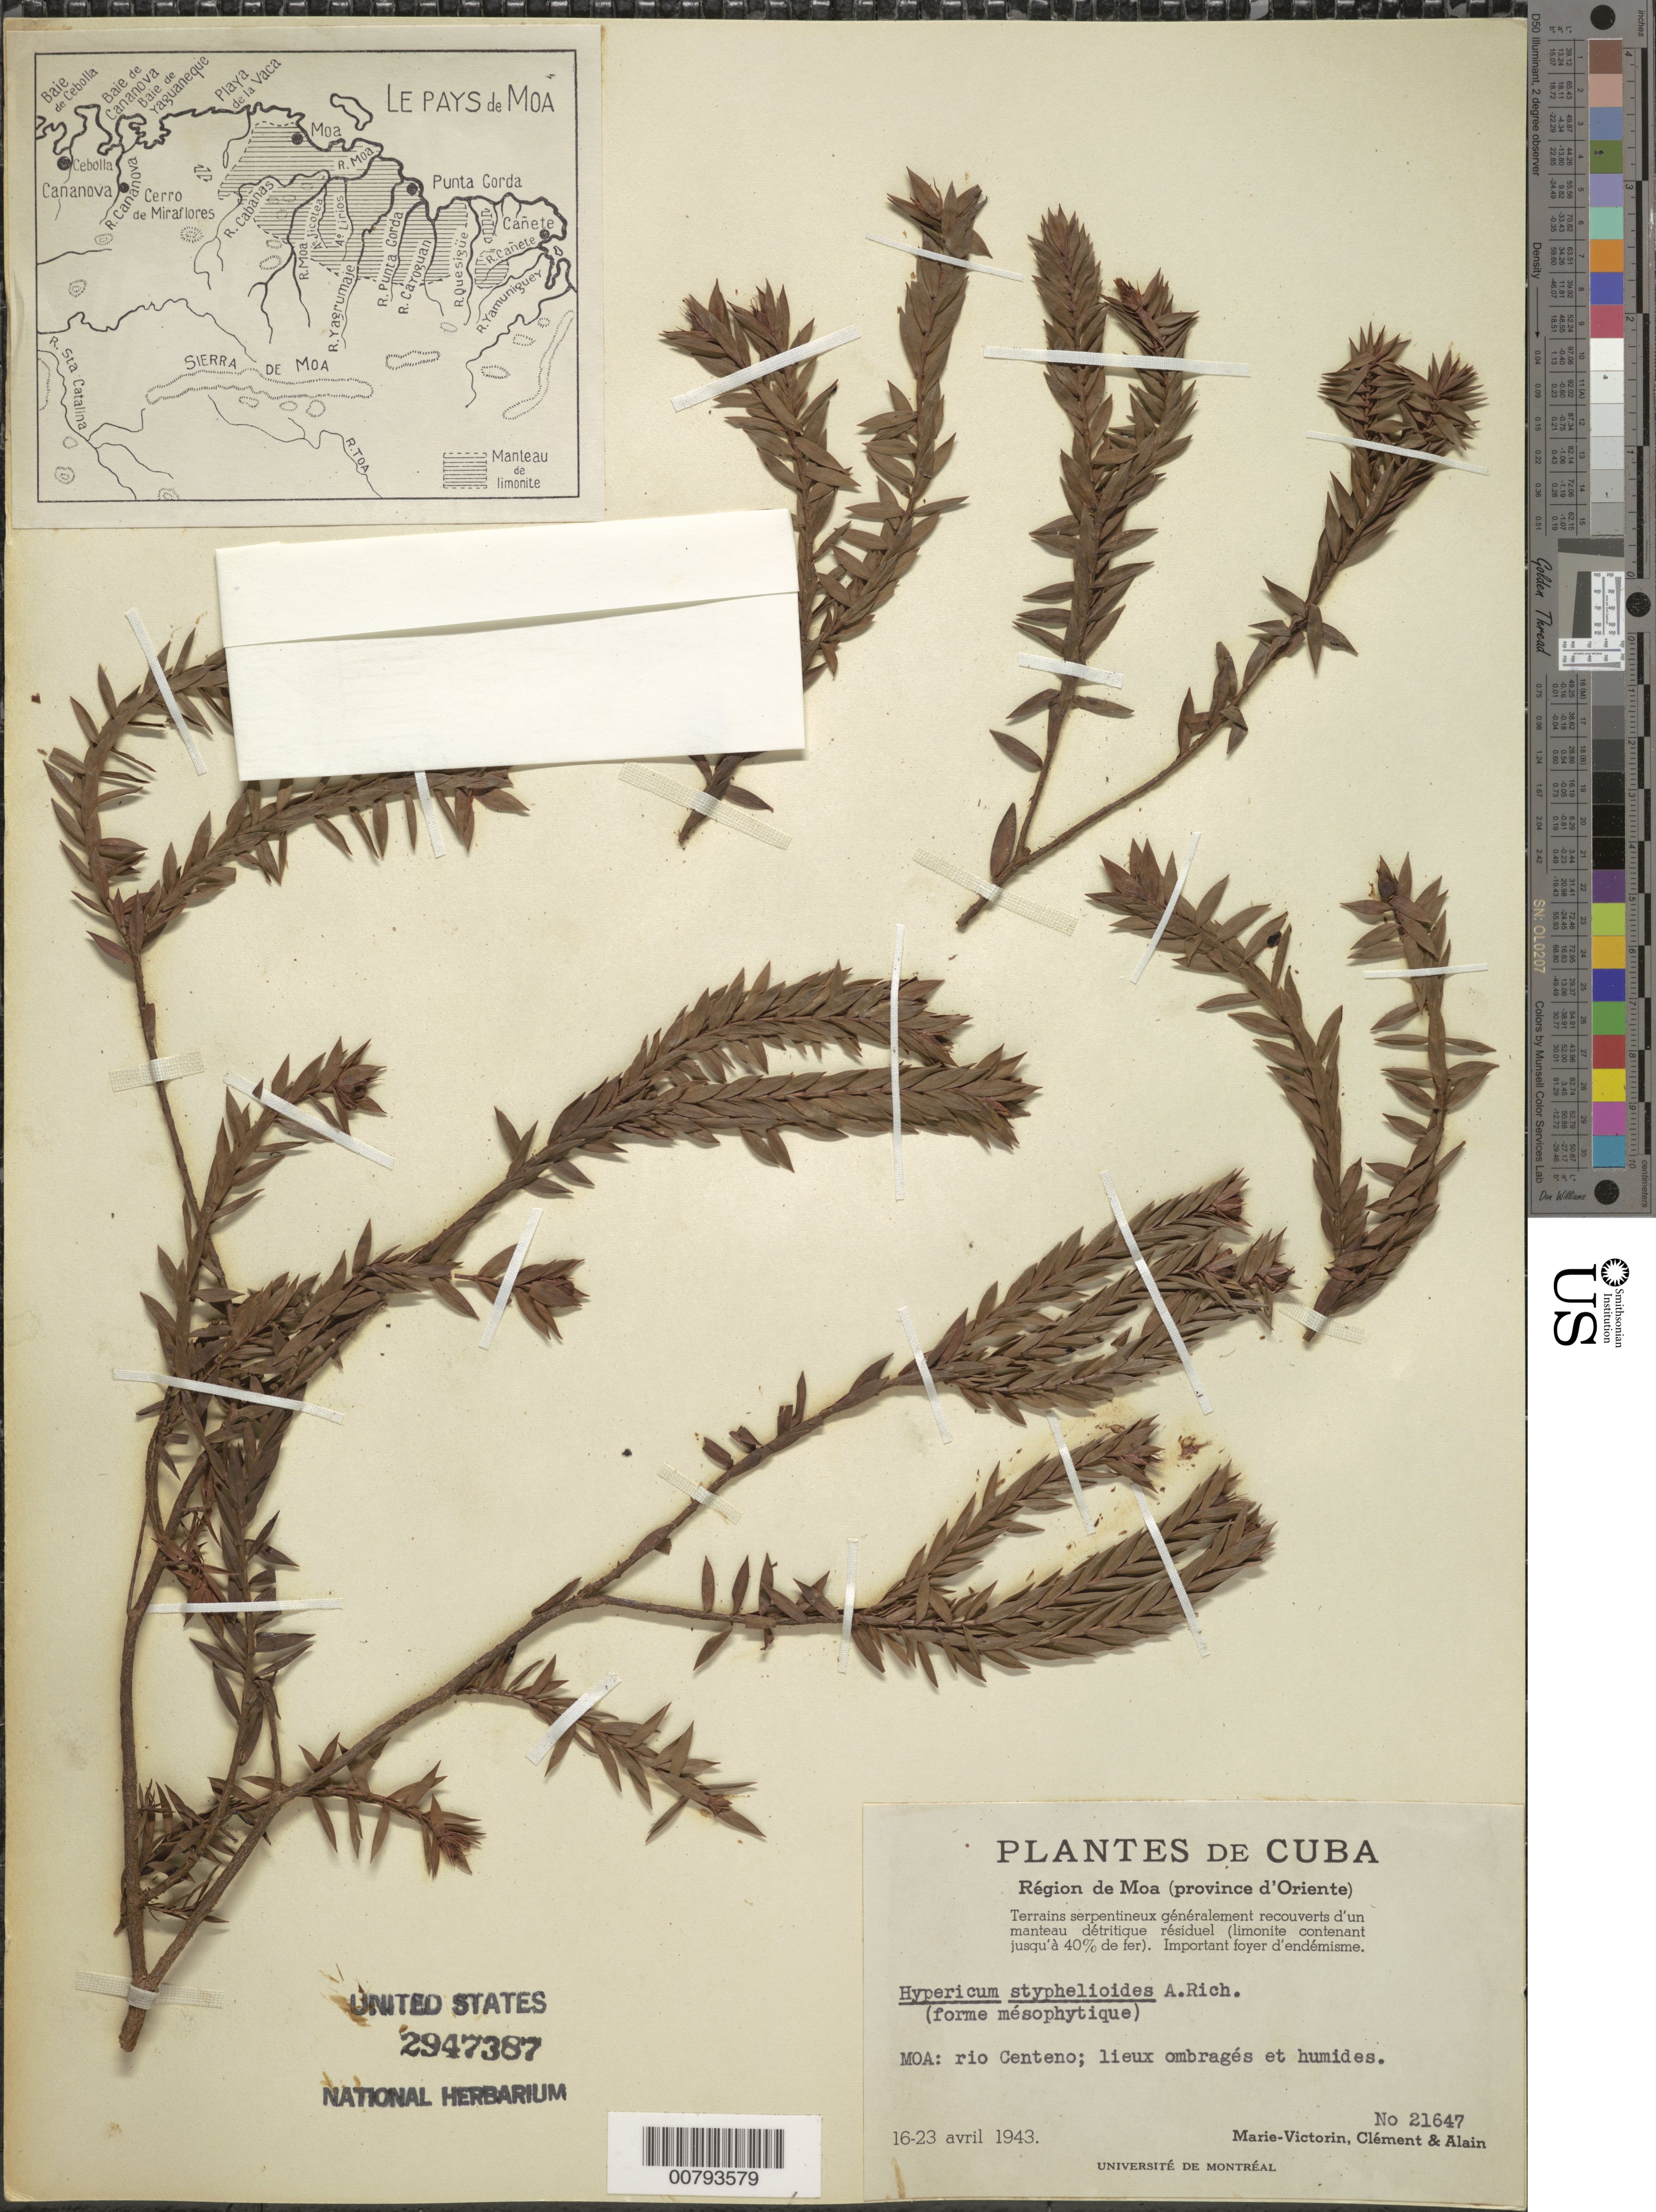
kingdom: Plantae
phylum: Tracheophyta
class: Magnoliopsida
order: Malpighiales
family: Hypericaceae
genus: Hypericum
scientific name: Hypericum styphelioides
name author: A. Rich.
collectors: Fr. Marie-Victorin, Bro. Clemente & A. H. Liogier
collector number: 21647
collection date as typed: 16 Apr 1943 to 23 Apr 1943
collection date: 1943-04-16/1943-04-23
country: Cuba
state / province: Oriente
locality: Région de Moa; Río Centeno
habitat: Lieux ombragés et humides; terrains serpenineux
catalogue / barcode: US 2947387